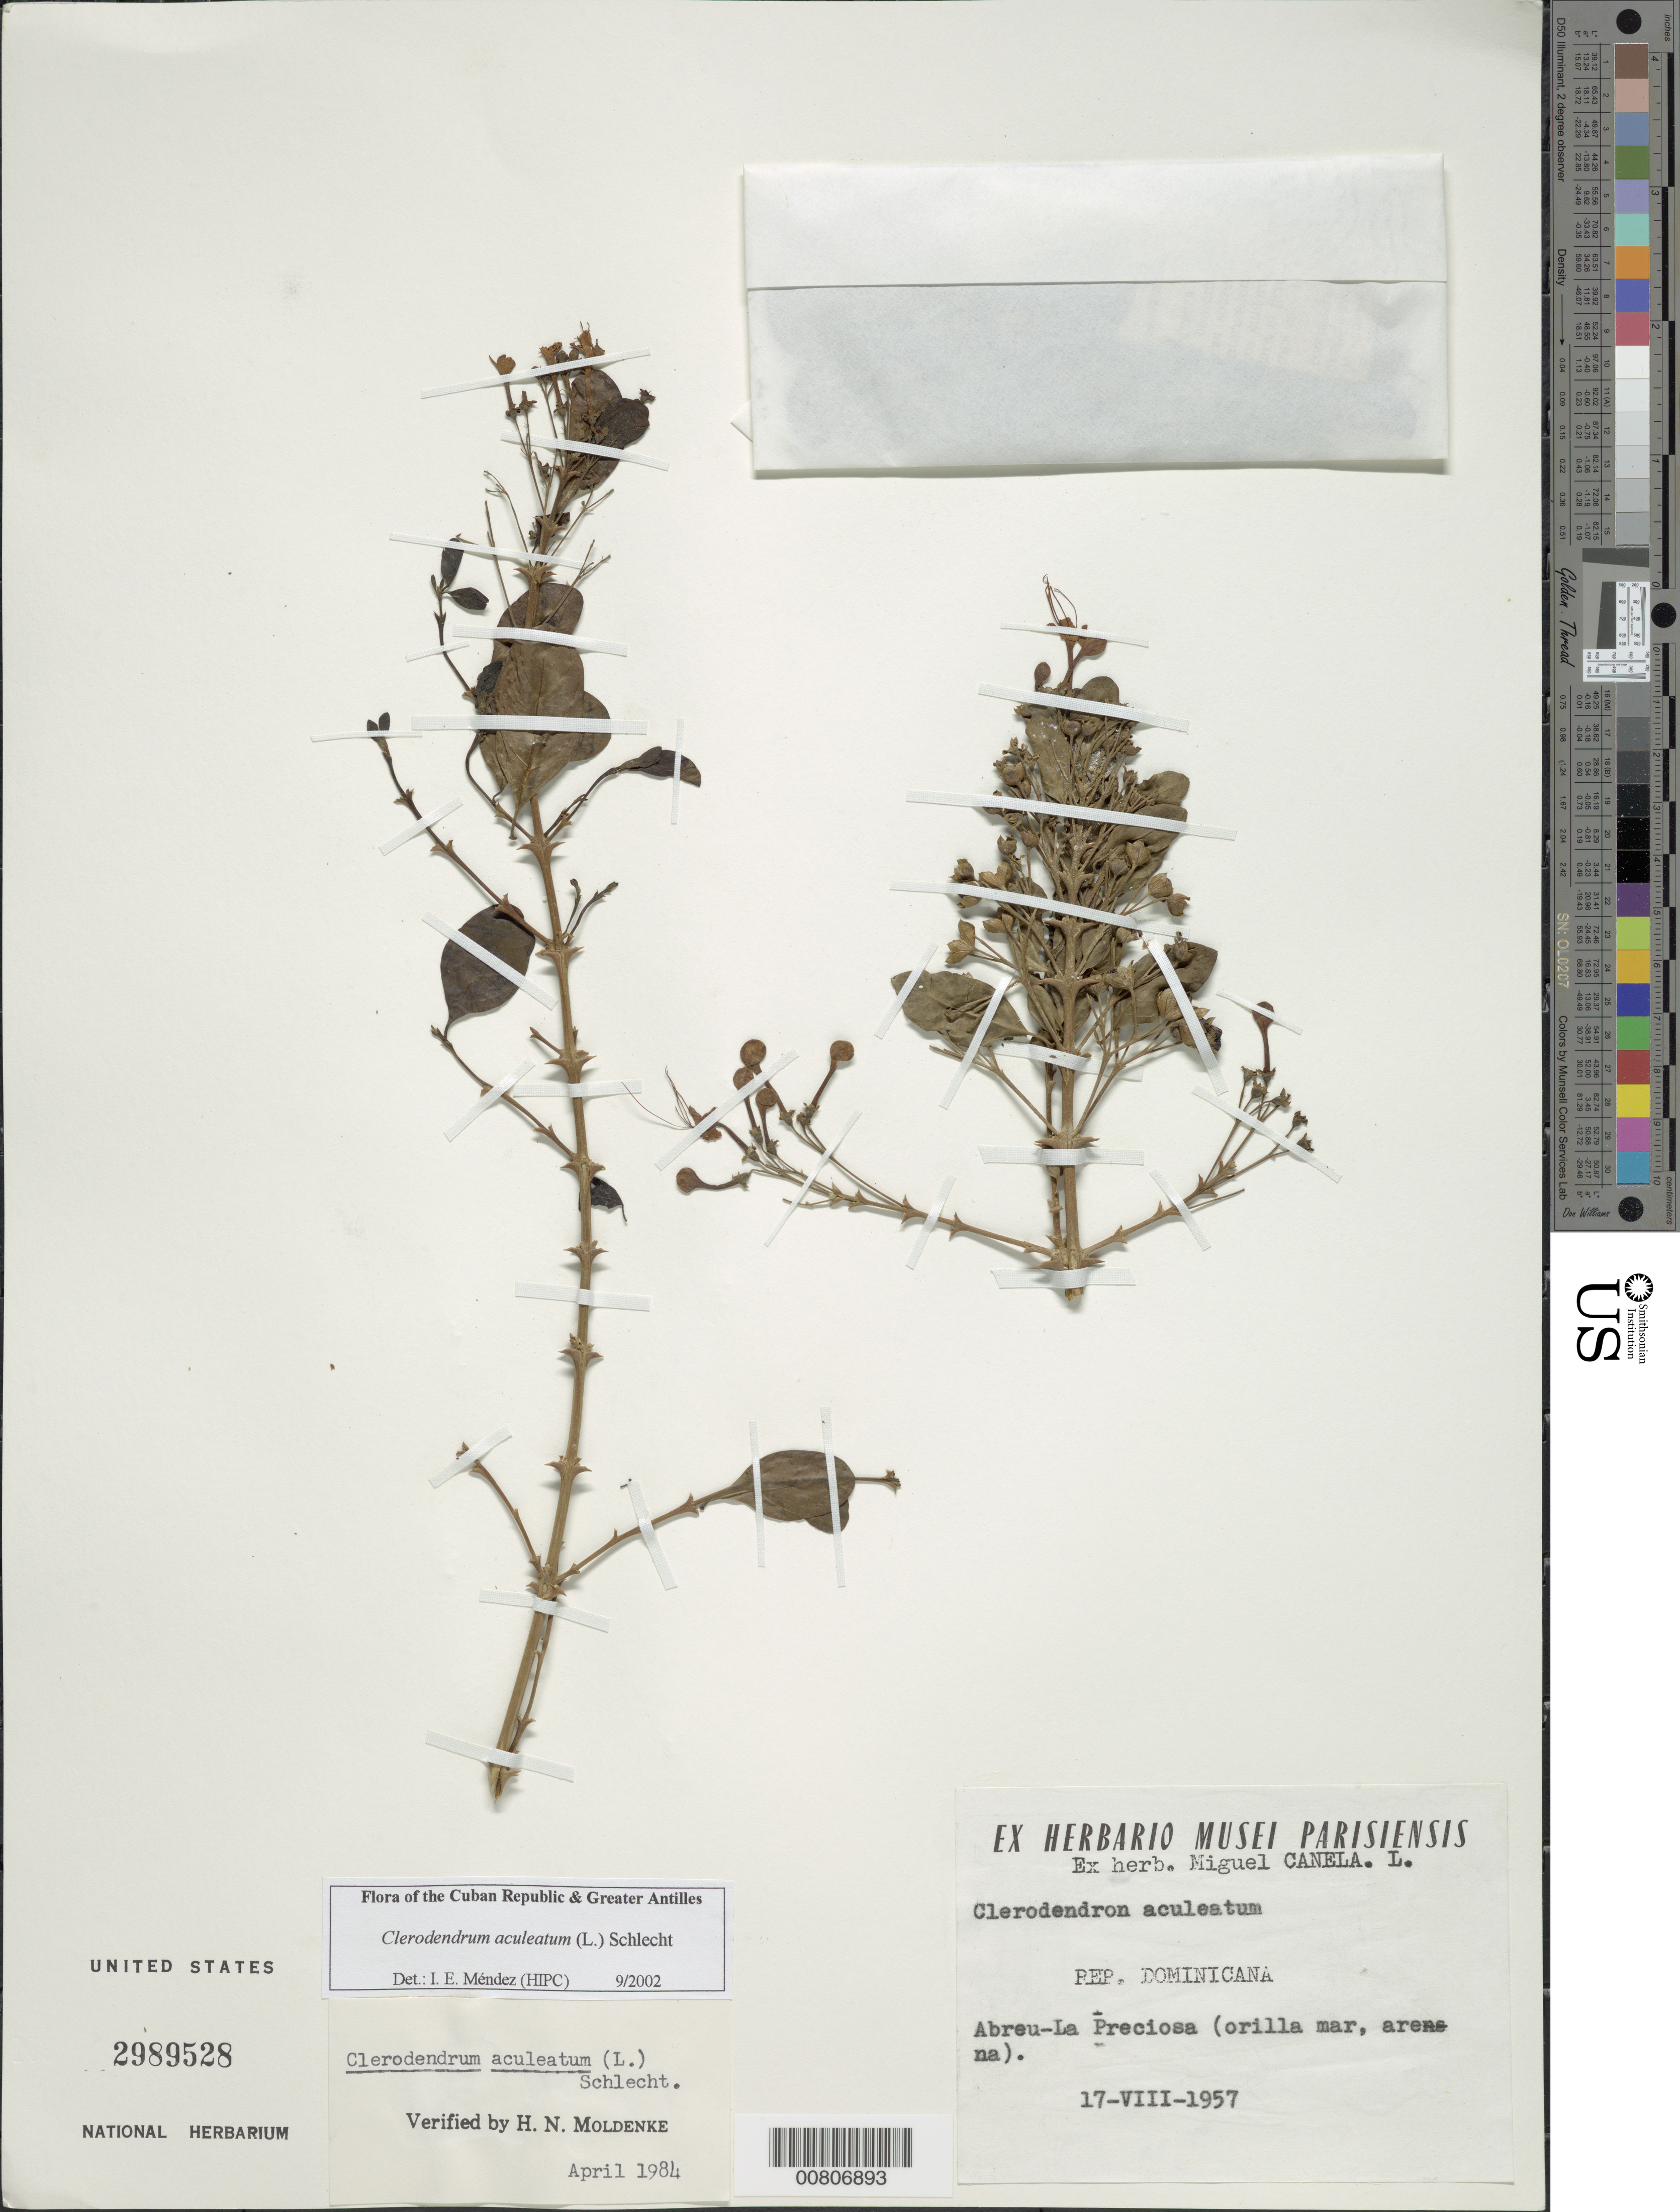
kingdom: Plantae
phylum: Tracheophyta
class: Magnoliopsida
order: Lamiales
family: Lamiaceae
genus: Clerodendrum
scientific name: Clerodendrum aculeatum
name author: (L.) Schltdl.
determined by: Méndez, Isidro E., (HIPC)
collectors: M. Canela Lazaro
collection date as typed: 17 Aug 1957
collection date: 1957-08-17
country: Dominican Republic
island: Hispaniola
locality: Abreu-La Preciosa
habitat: Orilla mar, arena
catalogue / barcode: US 2989528